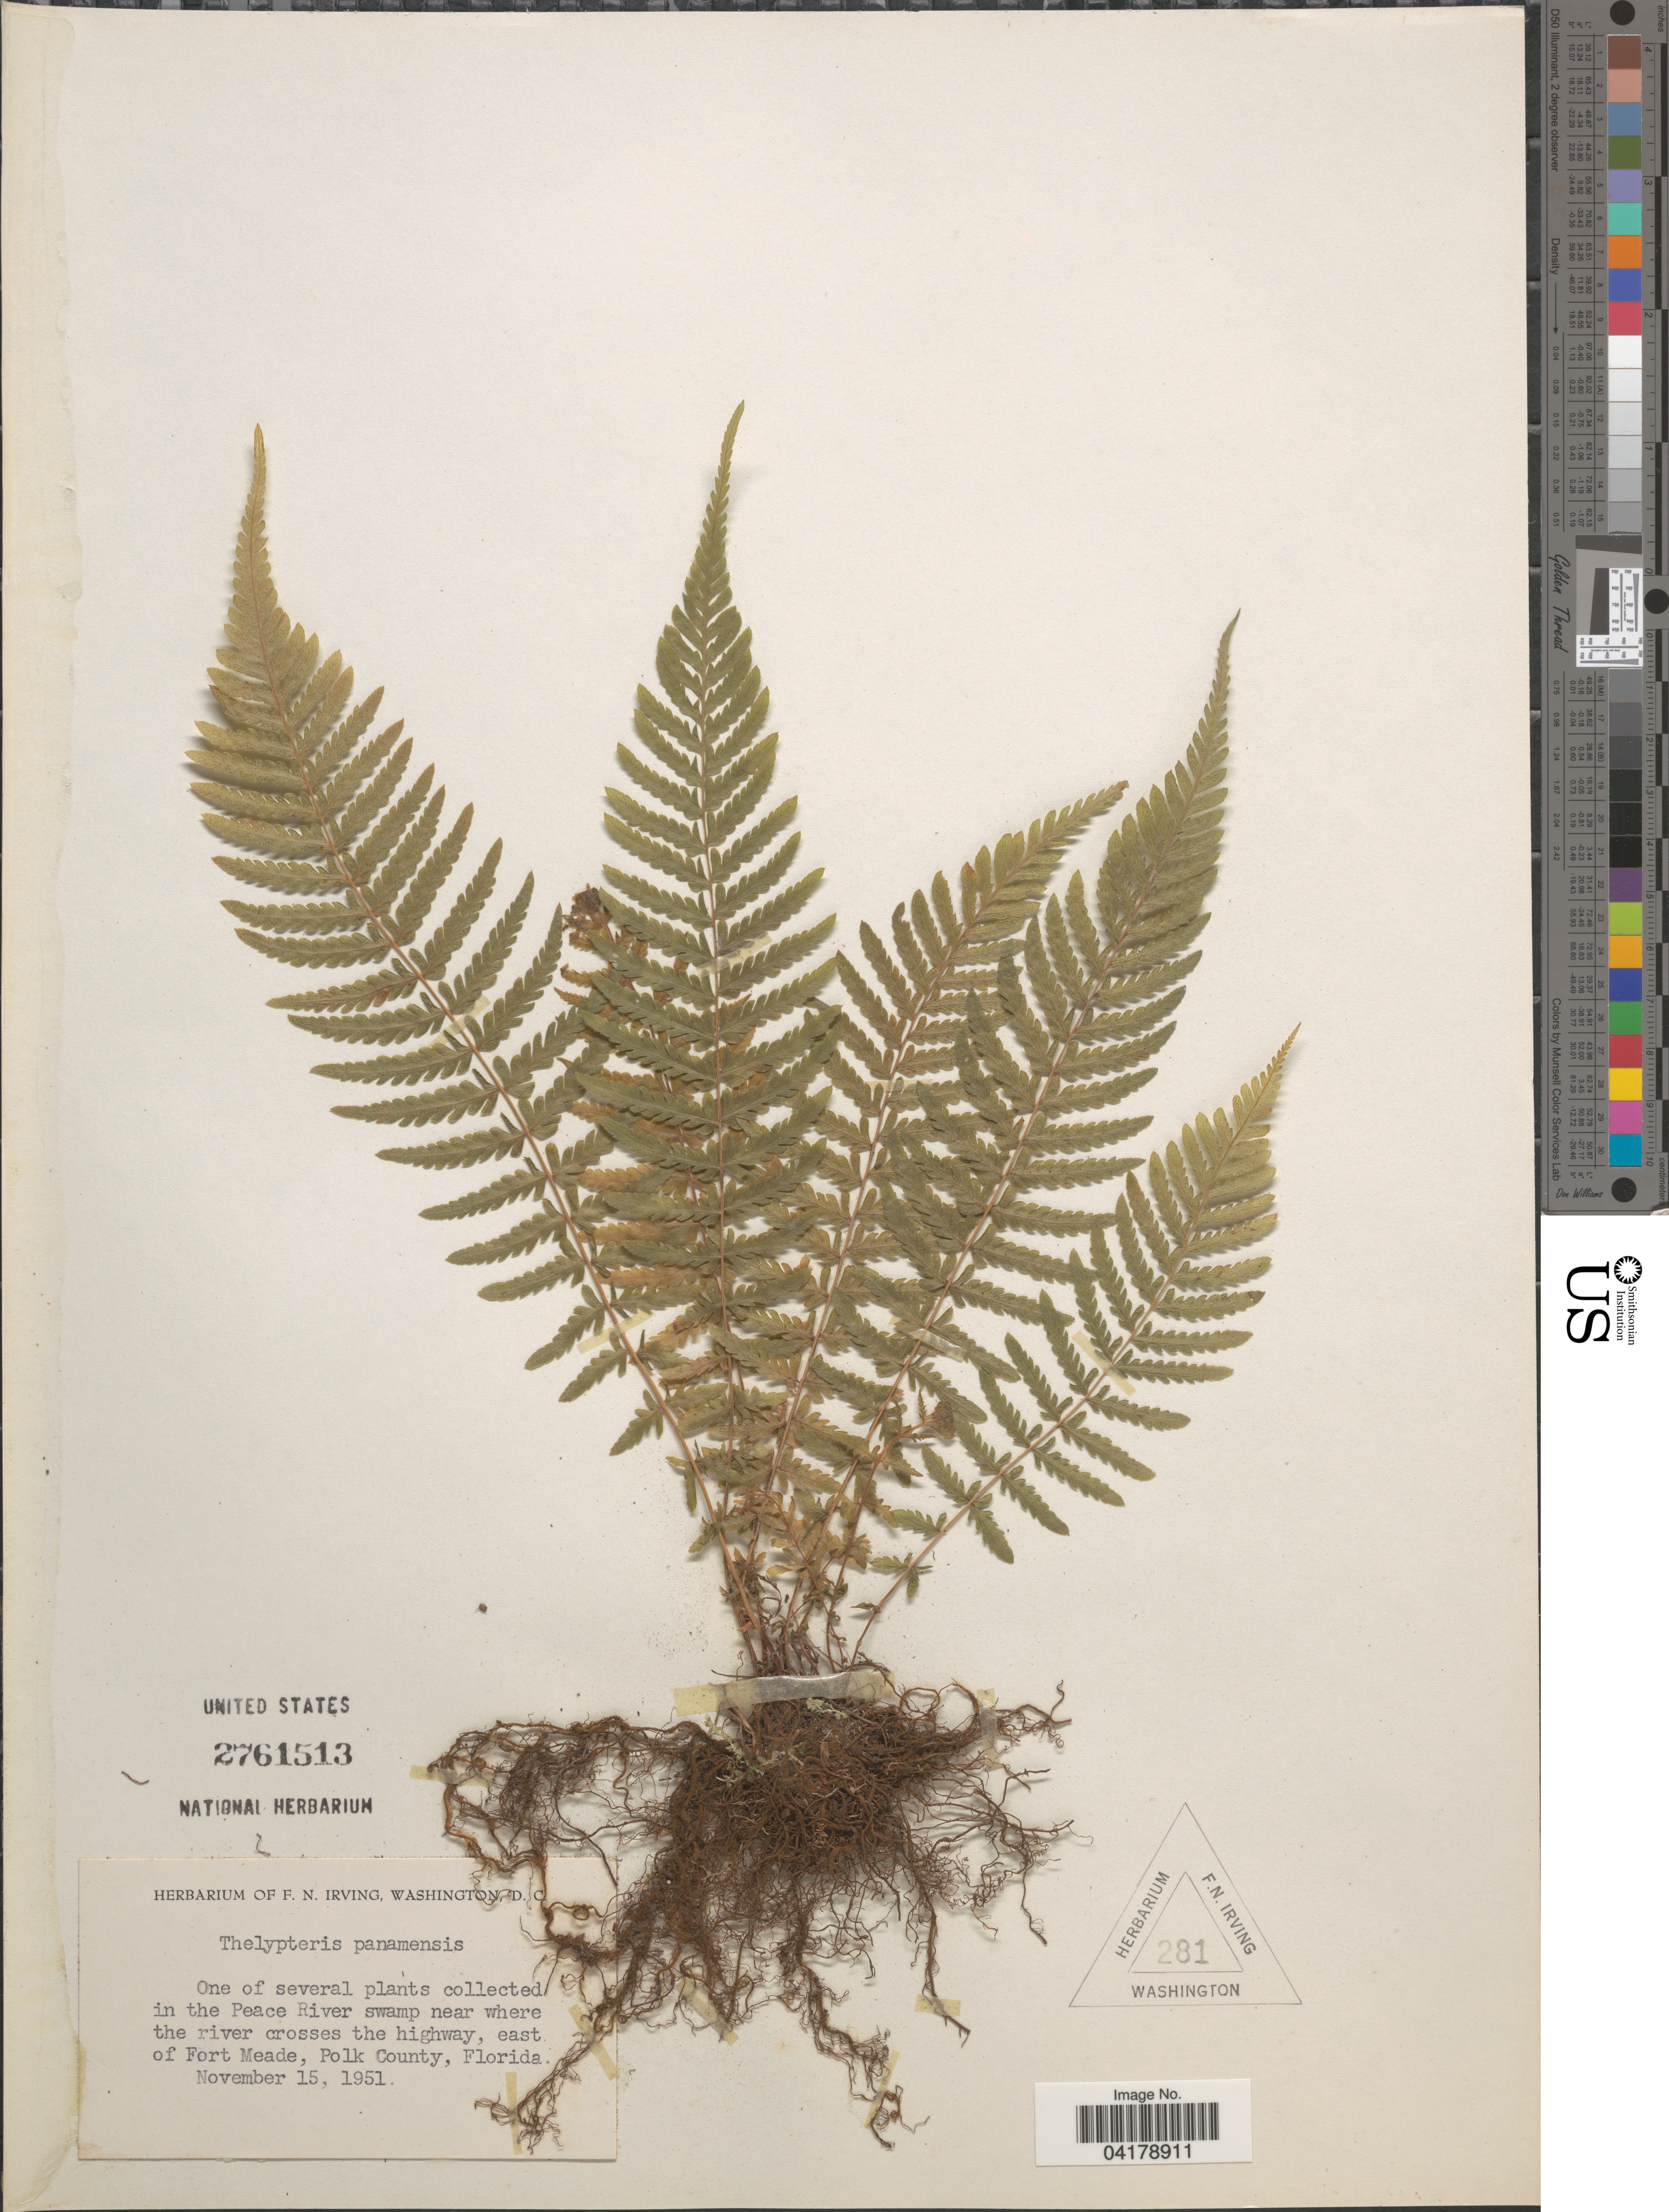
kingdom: Plantae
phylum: Tracheophyta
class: Polypodiopsida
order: Polypodiales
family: Thelypteridaceae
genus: Thelypteris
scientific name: Thelypteris panamensis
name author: (C. Presl) E.P. St. John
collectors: ex herb. F.N. Irving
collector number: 281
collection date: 1951-11-15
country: United States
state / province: Florida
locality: In the Peace River swamp near where the river crosses the highway, east of Fort Meade, Polk County.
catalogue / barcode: US 2761513